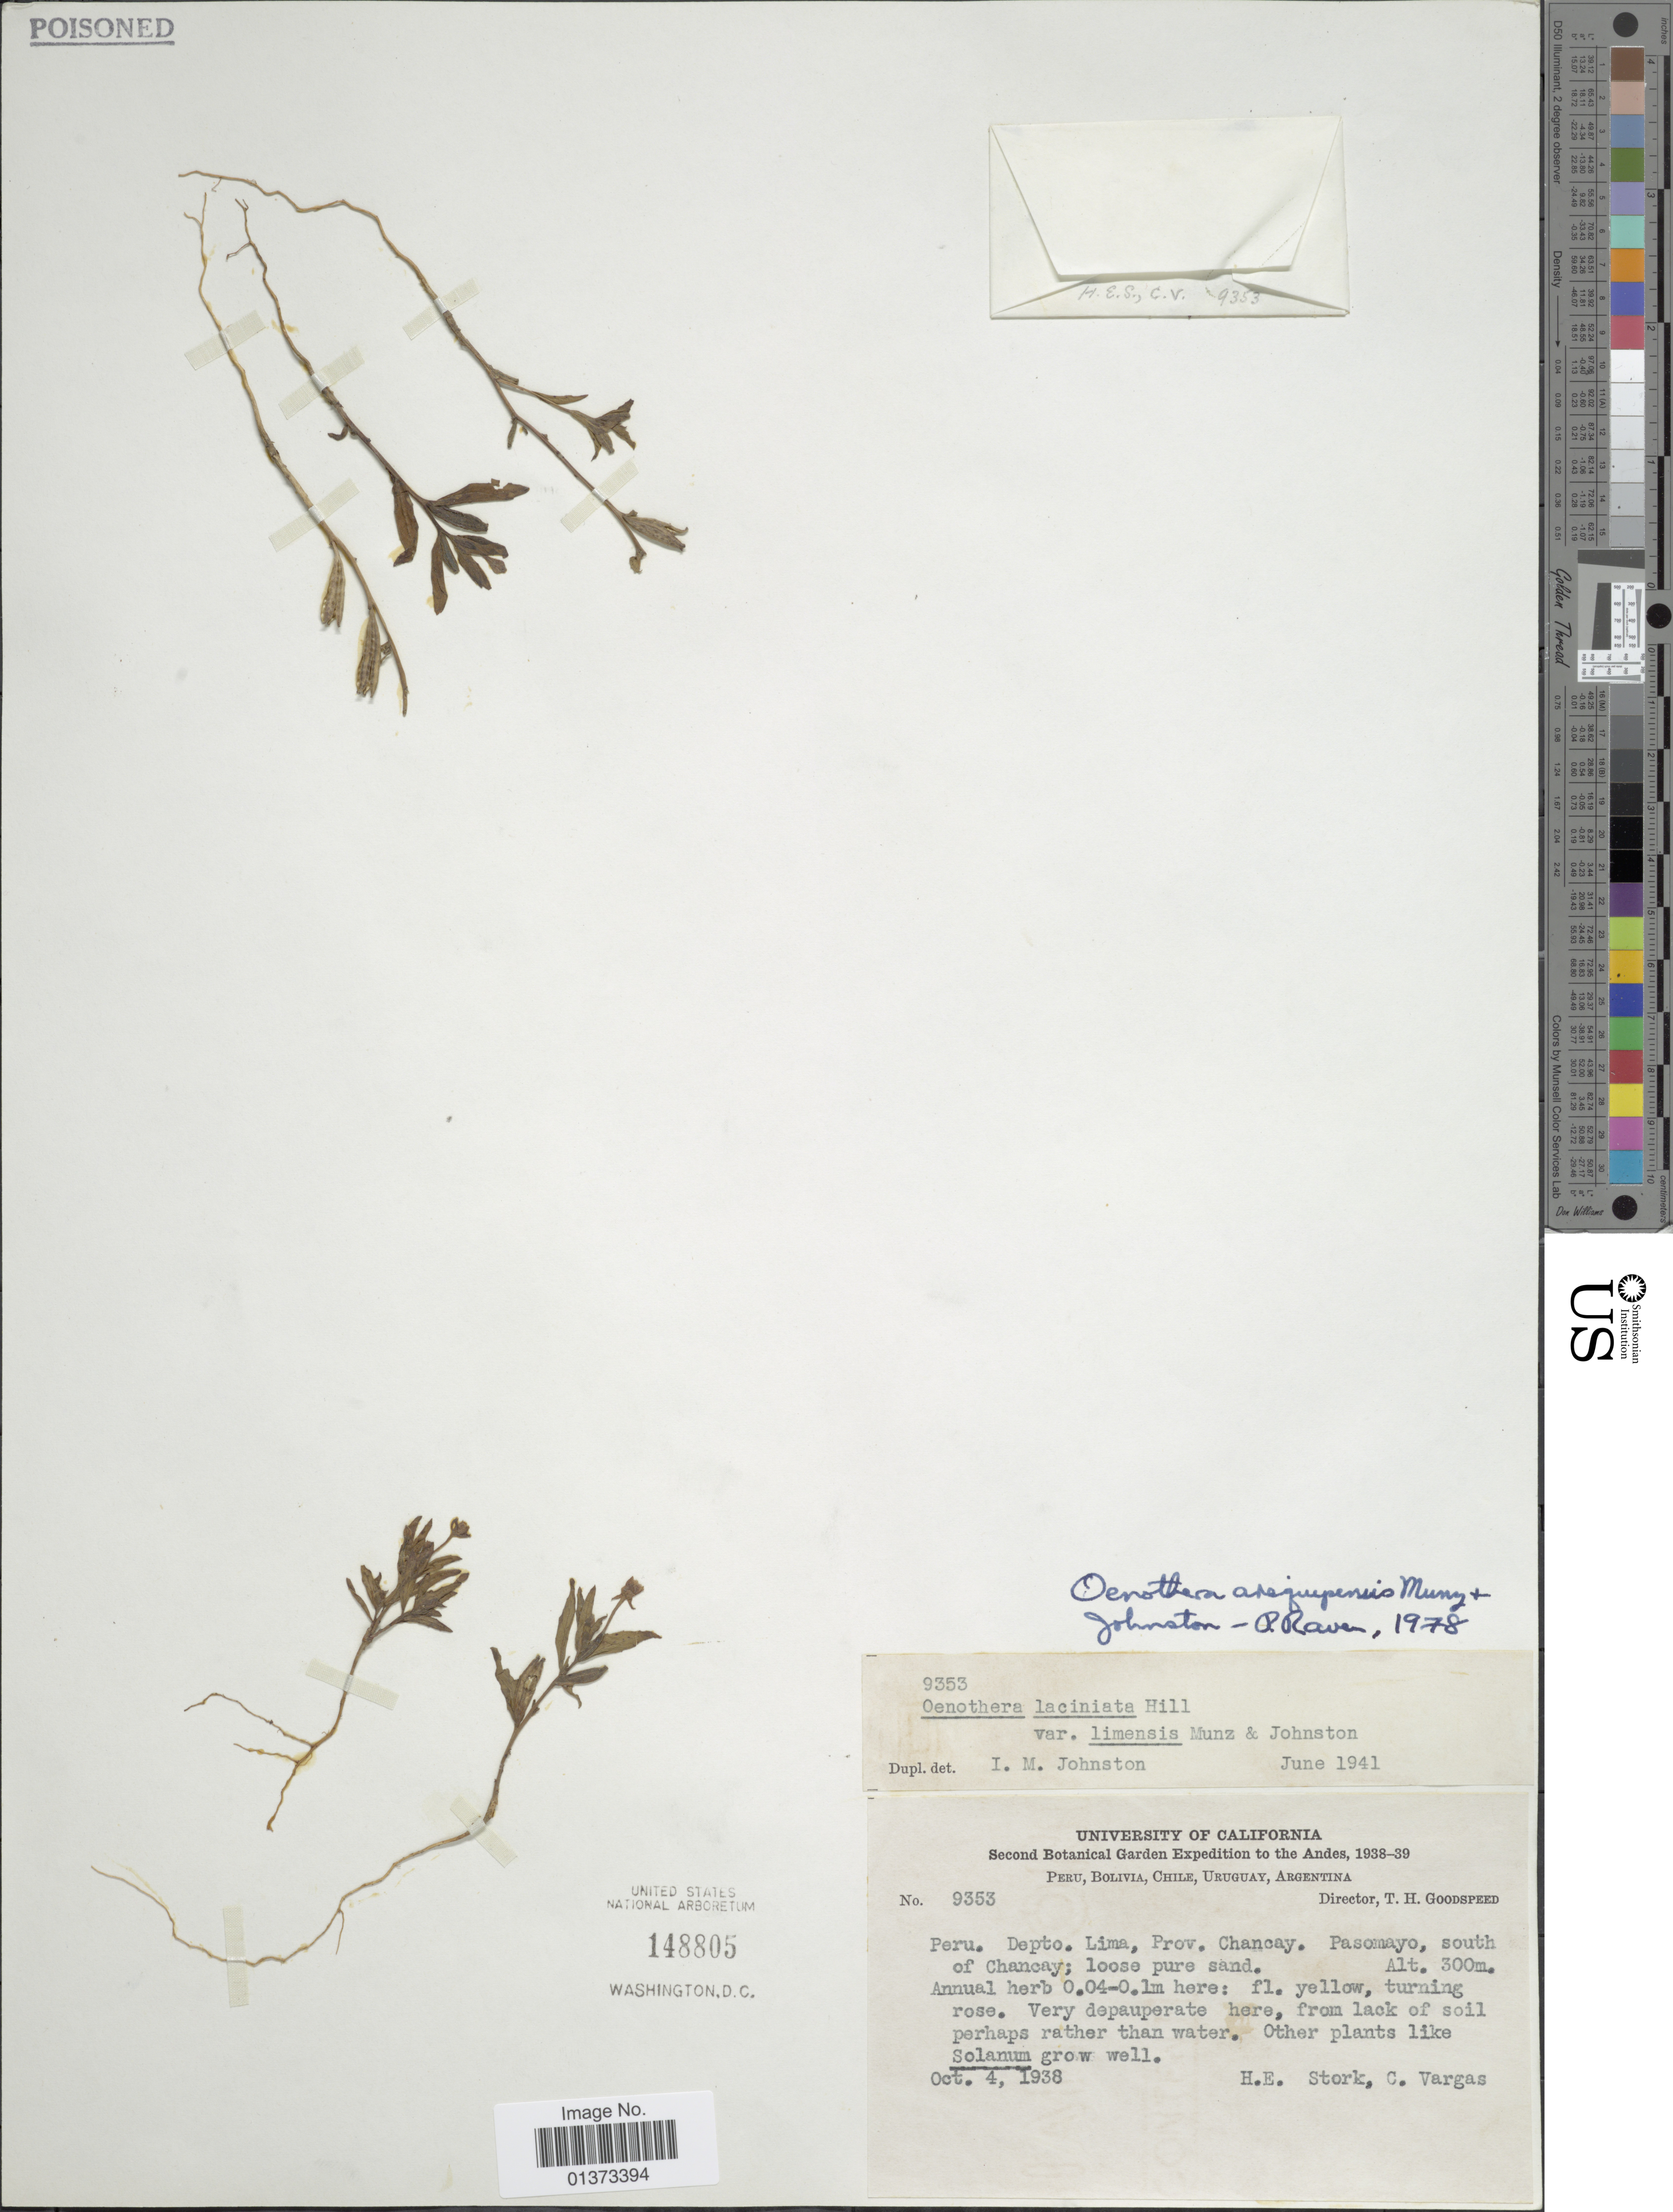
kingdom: Plantae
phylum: Tracheophyta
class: Magnoliopsida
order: Myrtales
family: Onagraceae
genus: Oenothera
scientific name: Oenothera arequipensis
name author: Munz & I.M. Johnst.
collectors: H. E. Stork & C. Vargas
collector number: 9353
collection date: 1938-10-04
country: Peru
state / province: Lima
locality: Prov. Chancay. Pasomayo, south of Chancay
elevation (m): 300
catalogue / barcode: US 148805